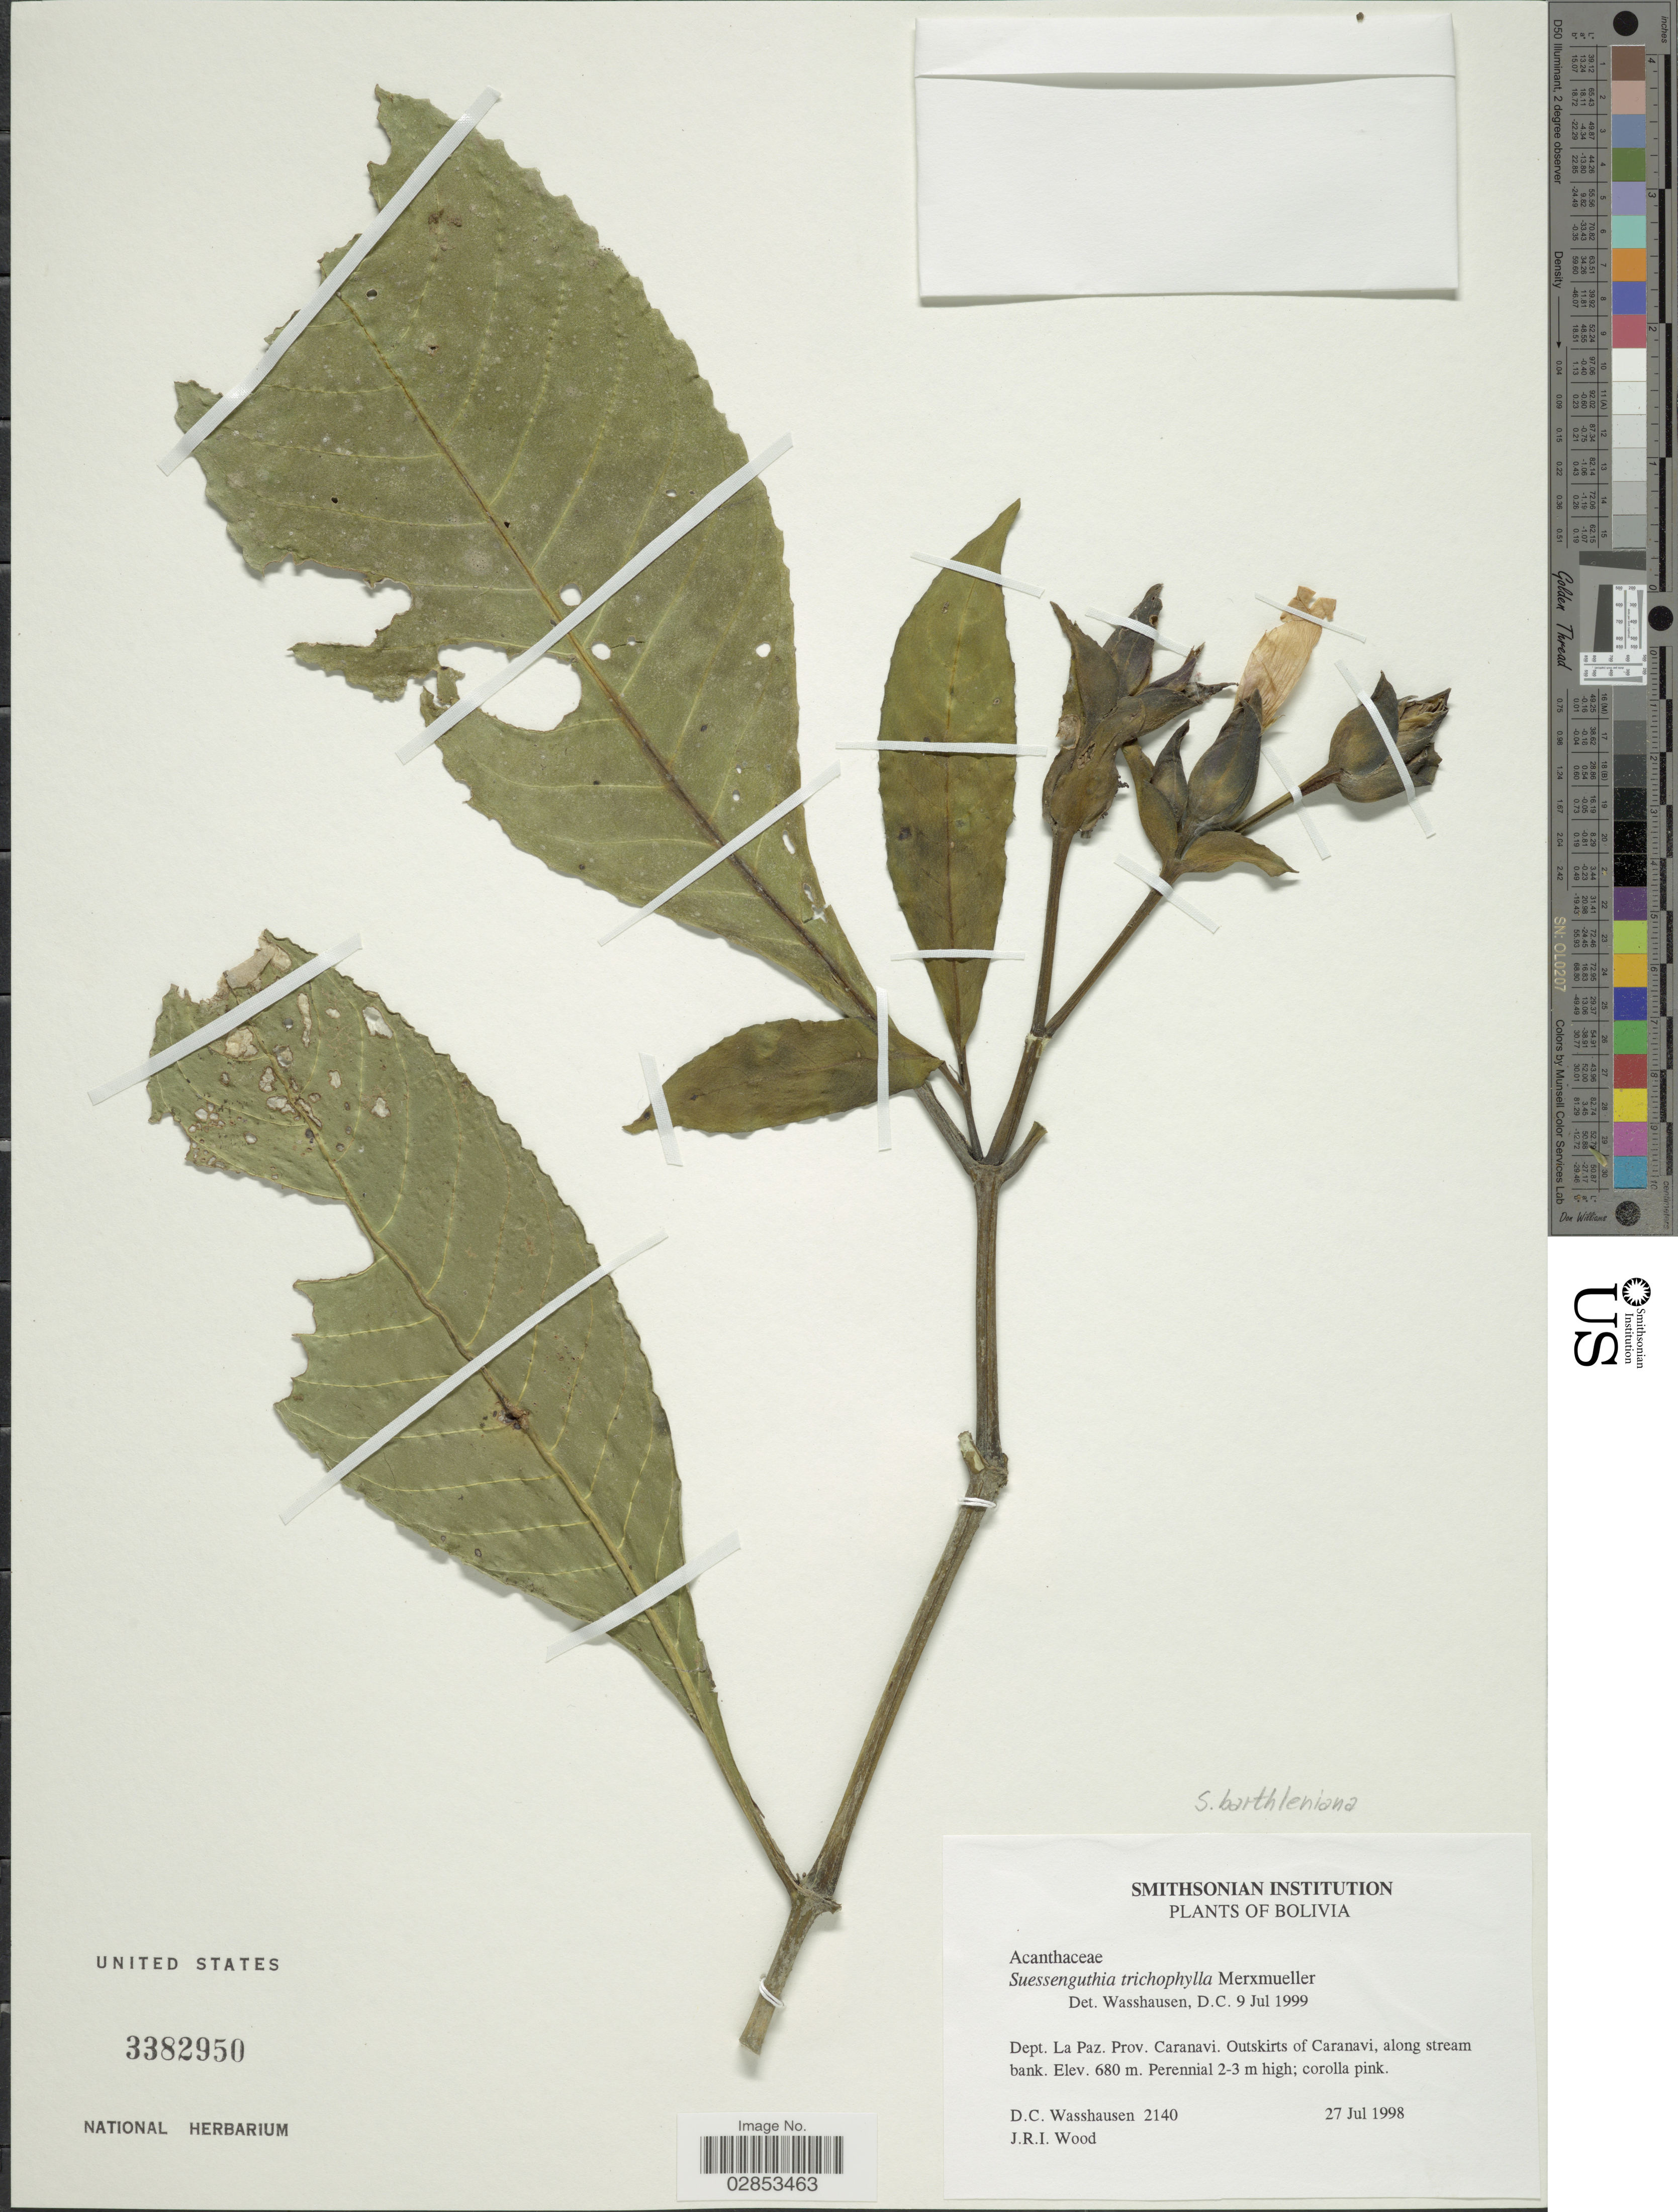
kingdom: Plantae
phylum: Tracheophyta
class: Magnoliopsida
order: Lamiales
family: Acanthaceae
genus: Suessenguthia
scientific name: Suessenguthia barthleniana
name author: Schmidt-Leb.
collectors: D. C. Wasshausen & J. R. I. Wood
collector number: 2140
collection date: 1998-07-27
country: Bolivia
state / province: La Paz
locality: Dept. La Paz. Prov. Caranavi. Outskirts of Caranavi, along stream bank.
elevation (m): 680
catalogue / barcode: US 3382950